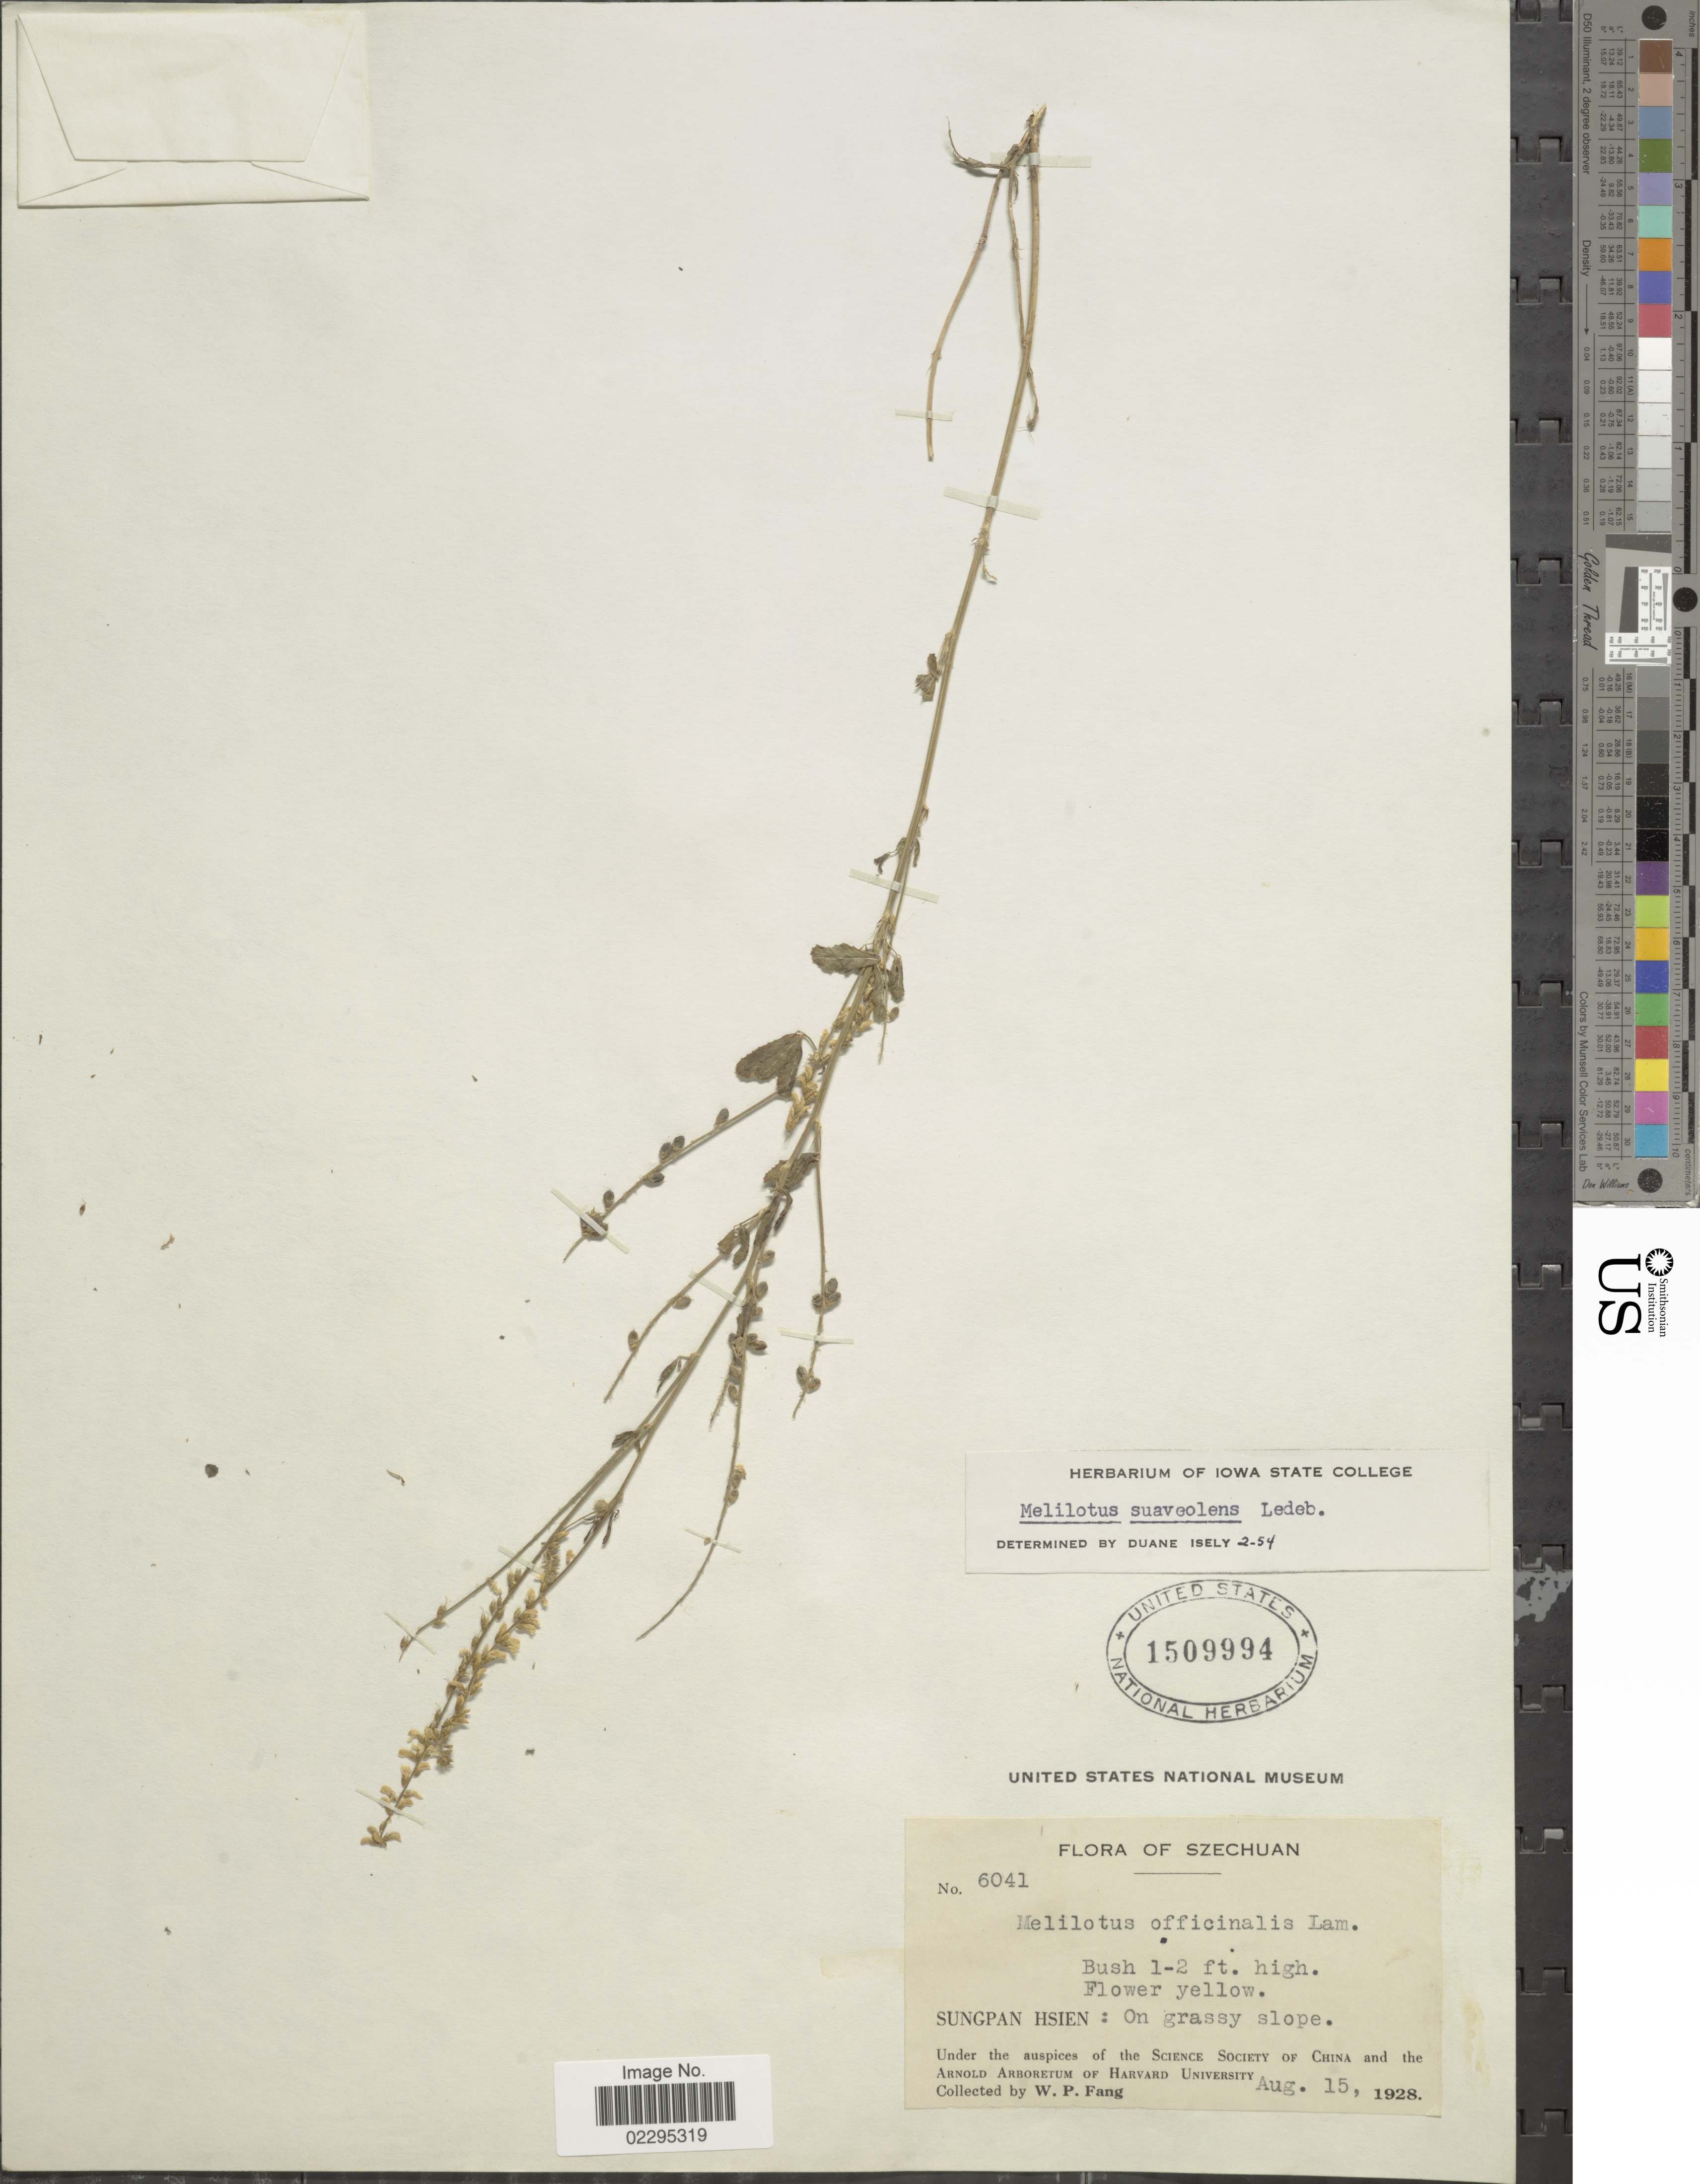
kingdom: Plantae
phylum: Tracheophyta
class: Magnoliopsida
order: Fabales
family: Fabaceae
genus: Melilotus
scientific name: Melilotus suaveolens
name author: Ledeb.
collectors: W. P. Fang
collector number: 6041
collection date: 1928-08-15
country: China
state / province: Sichuan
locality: Szechuan, Sungpan Hsien: on grassy slope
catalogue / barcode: US 1509994